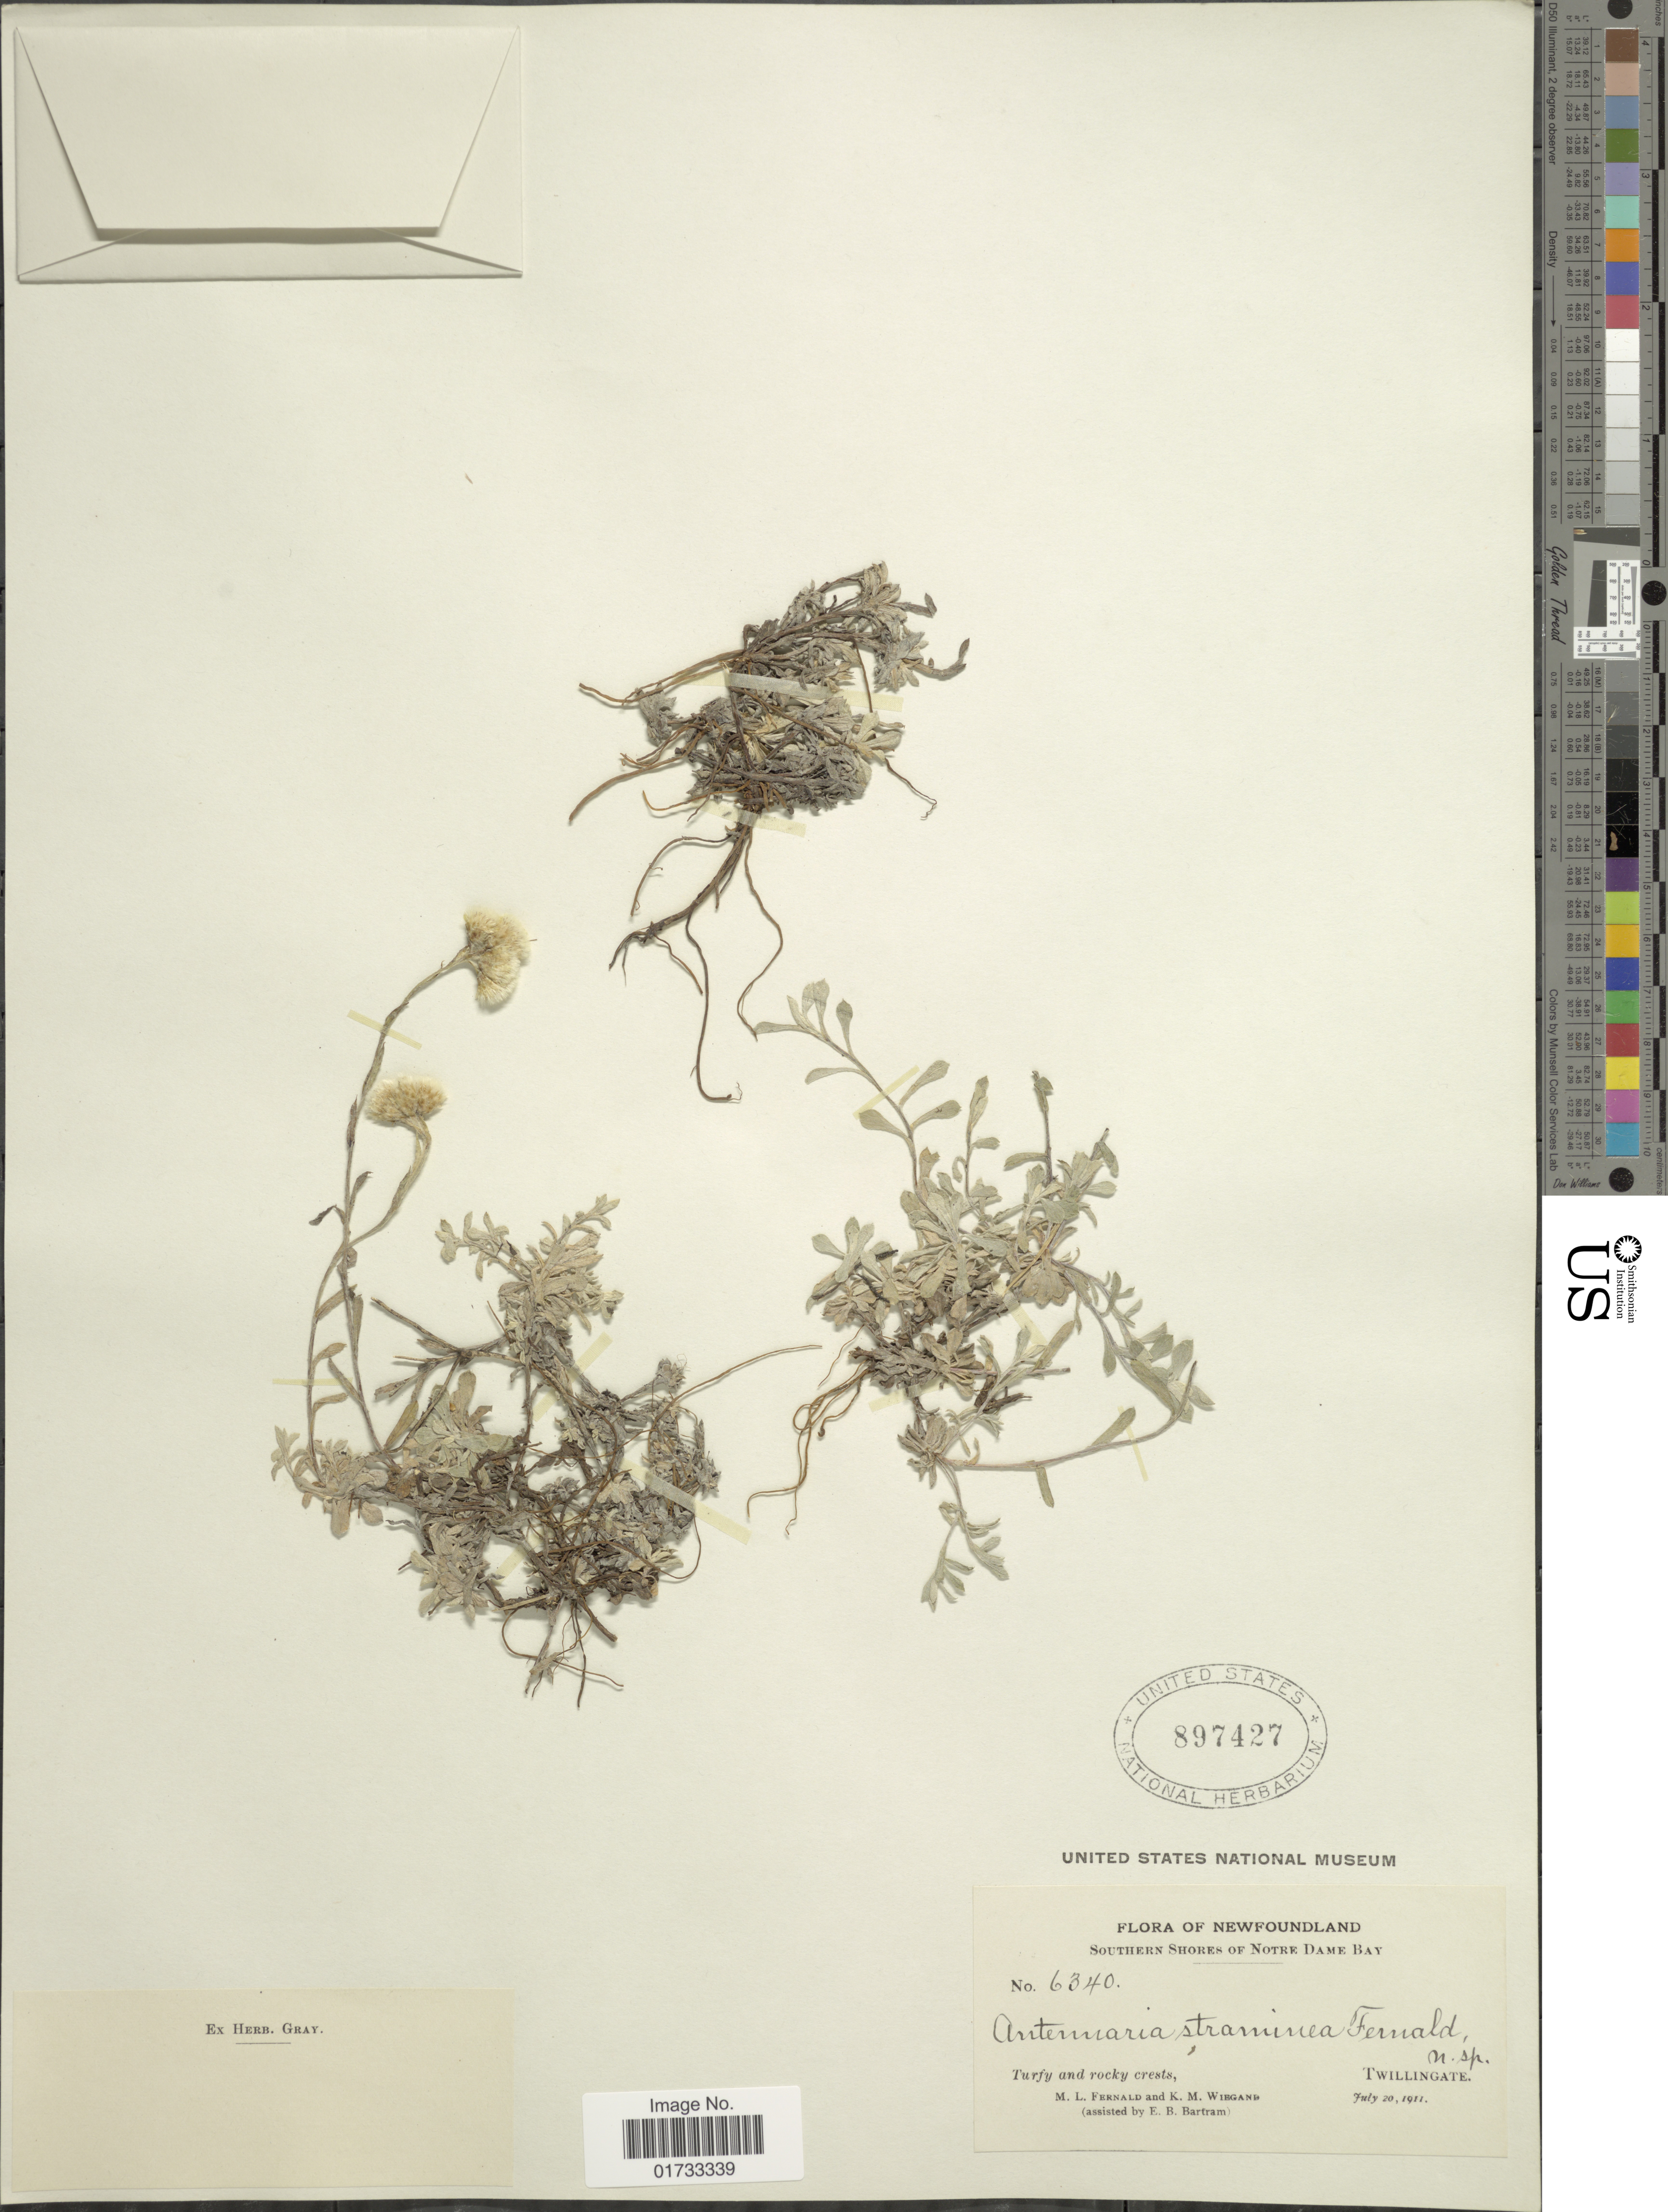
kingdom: Plantae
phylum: Tracheophyta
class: Magnoliopsida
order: Asterales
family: Asteraceae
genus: Antennaria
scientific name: Antennaria straminea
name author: Fernald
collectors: M. L. Fernald, K. M. Wiegand & E. B. Bartram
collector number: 6340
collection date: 1911-07-20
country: Canada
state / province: Newfoundland and Labrador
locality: Southern Shores of Notre Dame Bay, Turfy and rocky crests, Twillingate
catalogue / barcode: US 897427